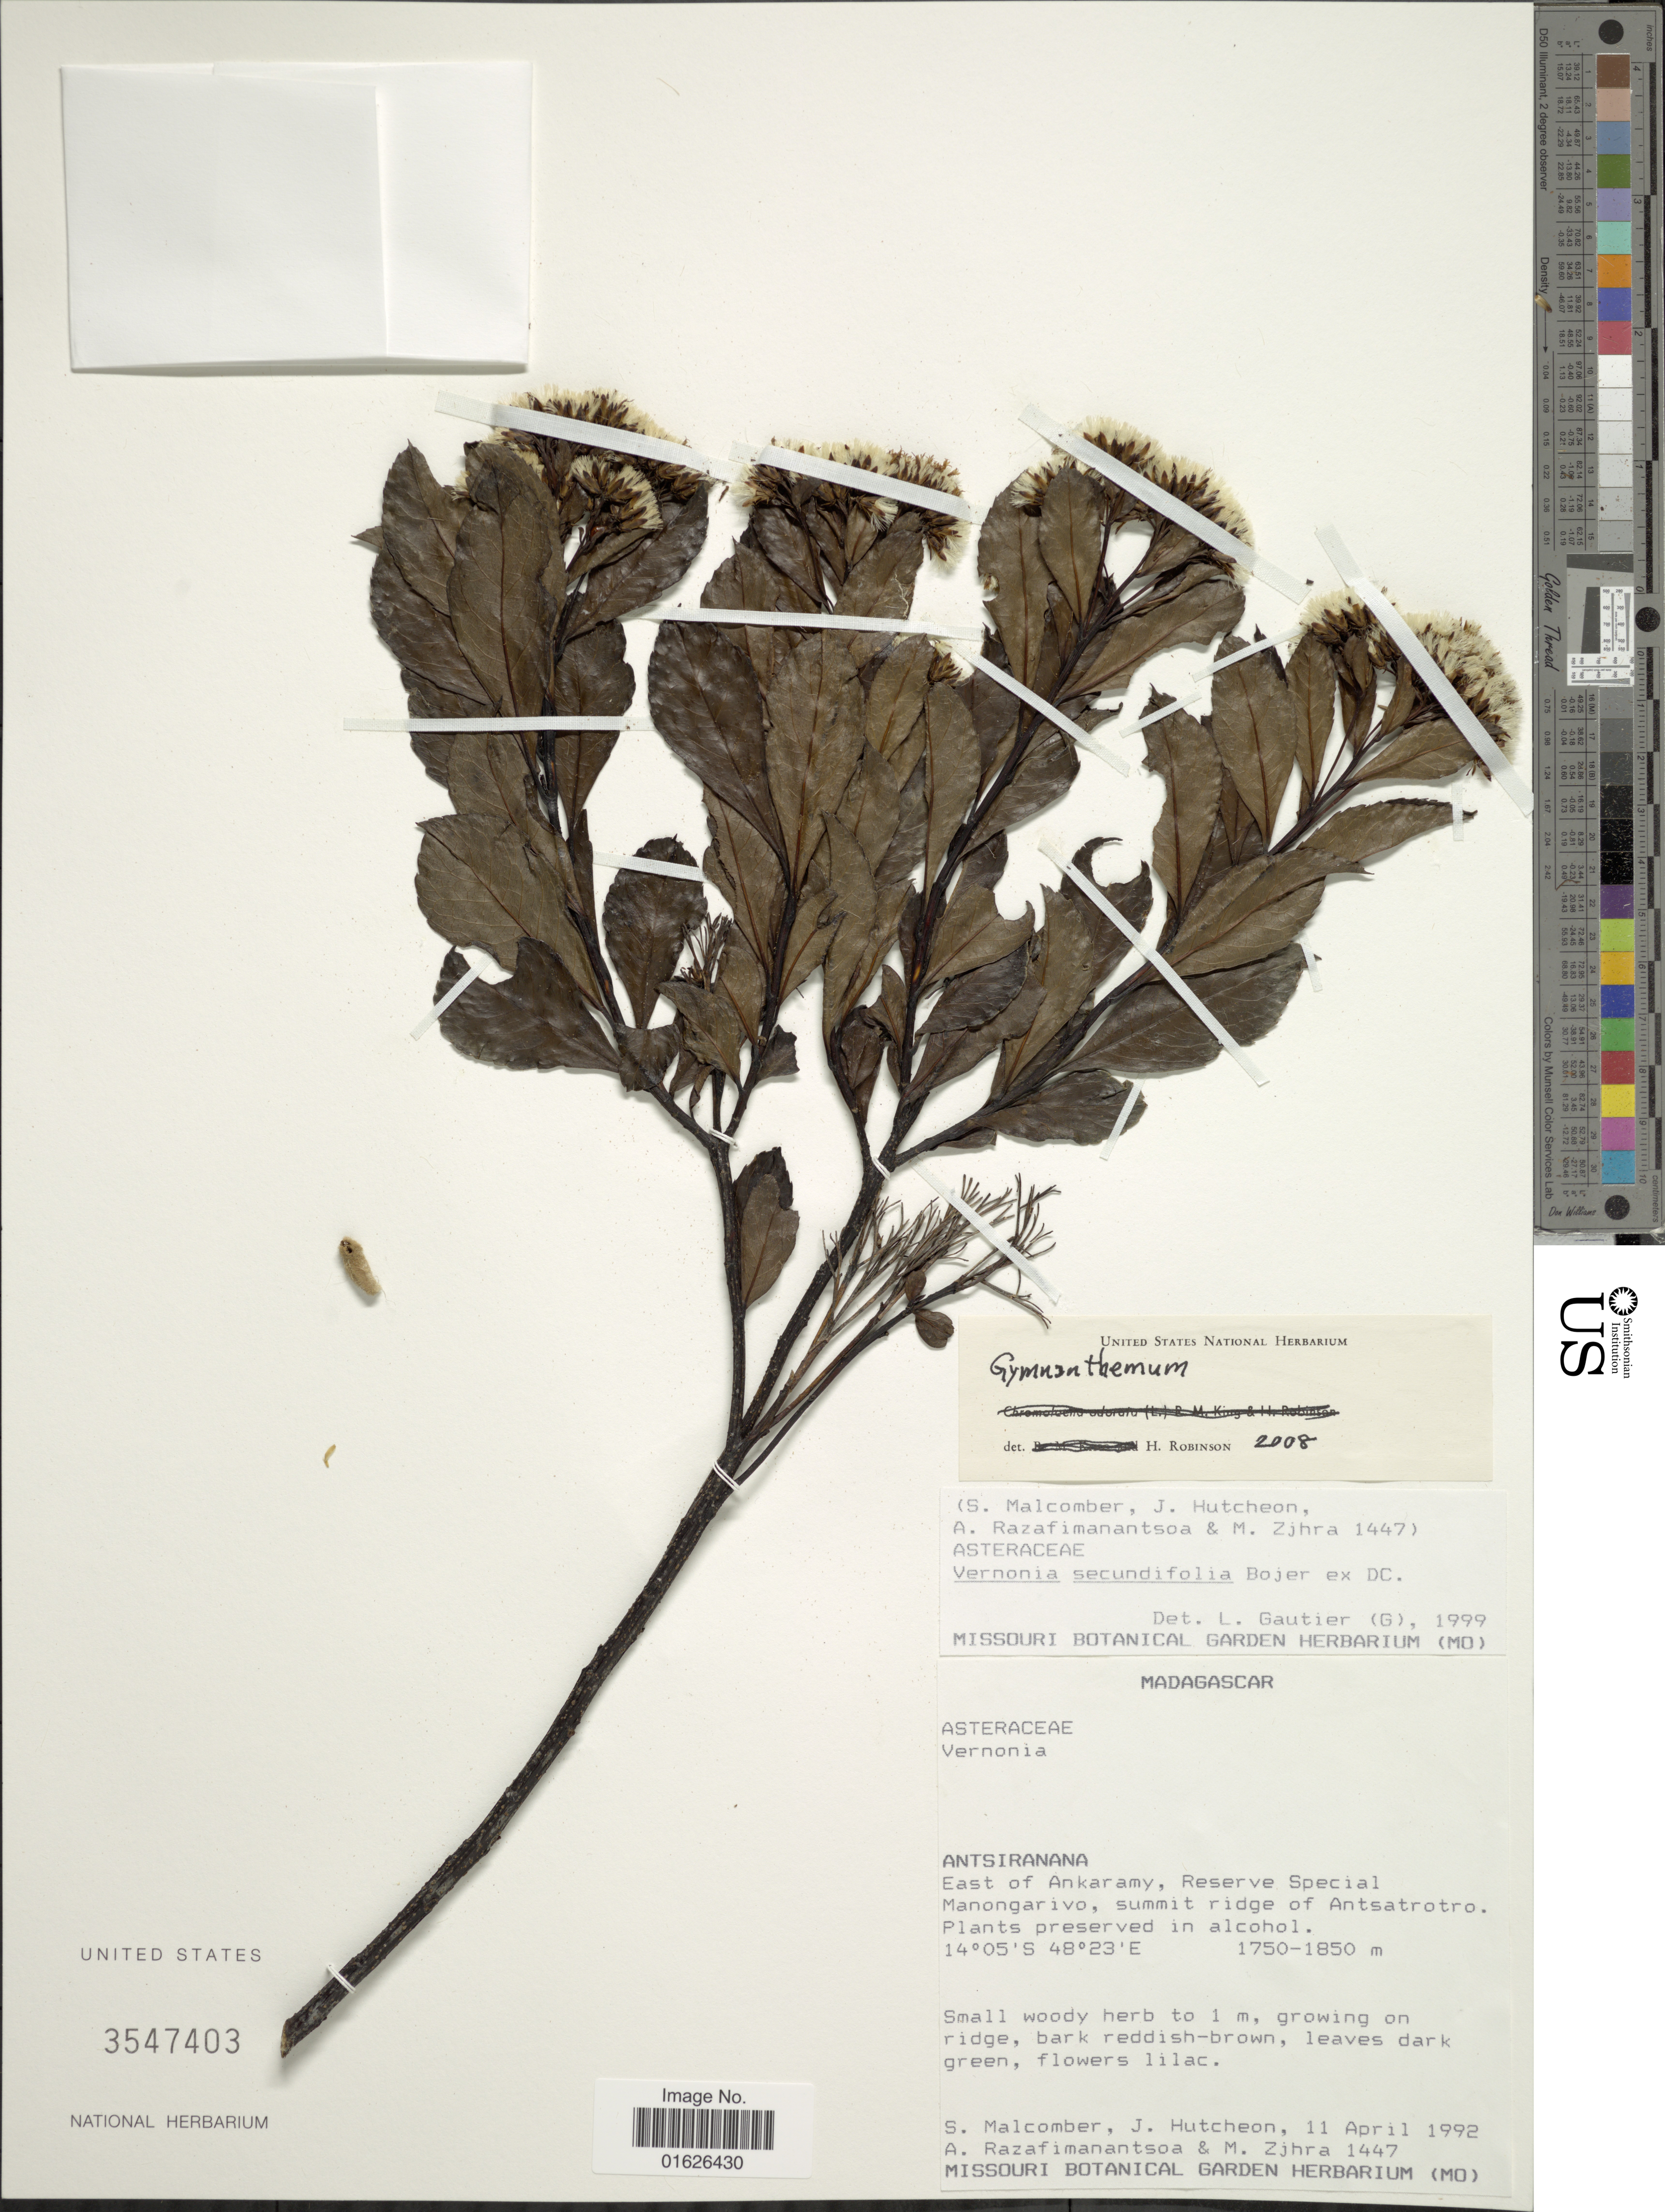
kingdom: Plantae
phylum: Tracheophyta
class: Magnoliopsida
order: Asterales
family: Asteraceae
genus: Gymnanthemum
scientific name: Gymnanthemum secundifolium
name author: (Bojer ex DC.) H. Rob.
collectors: S. T. Malcomber, J. Hutcheon, A. Razafimanantsoa & M. Zjhra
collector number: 1447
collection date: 1992-04-11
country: Madagascar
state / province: Diana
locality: East of Ankaramy, Reserve Special Manograrivo, summit ridge of Antsatrotro.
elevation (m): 1750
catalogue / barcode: US 3547403